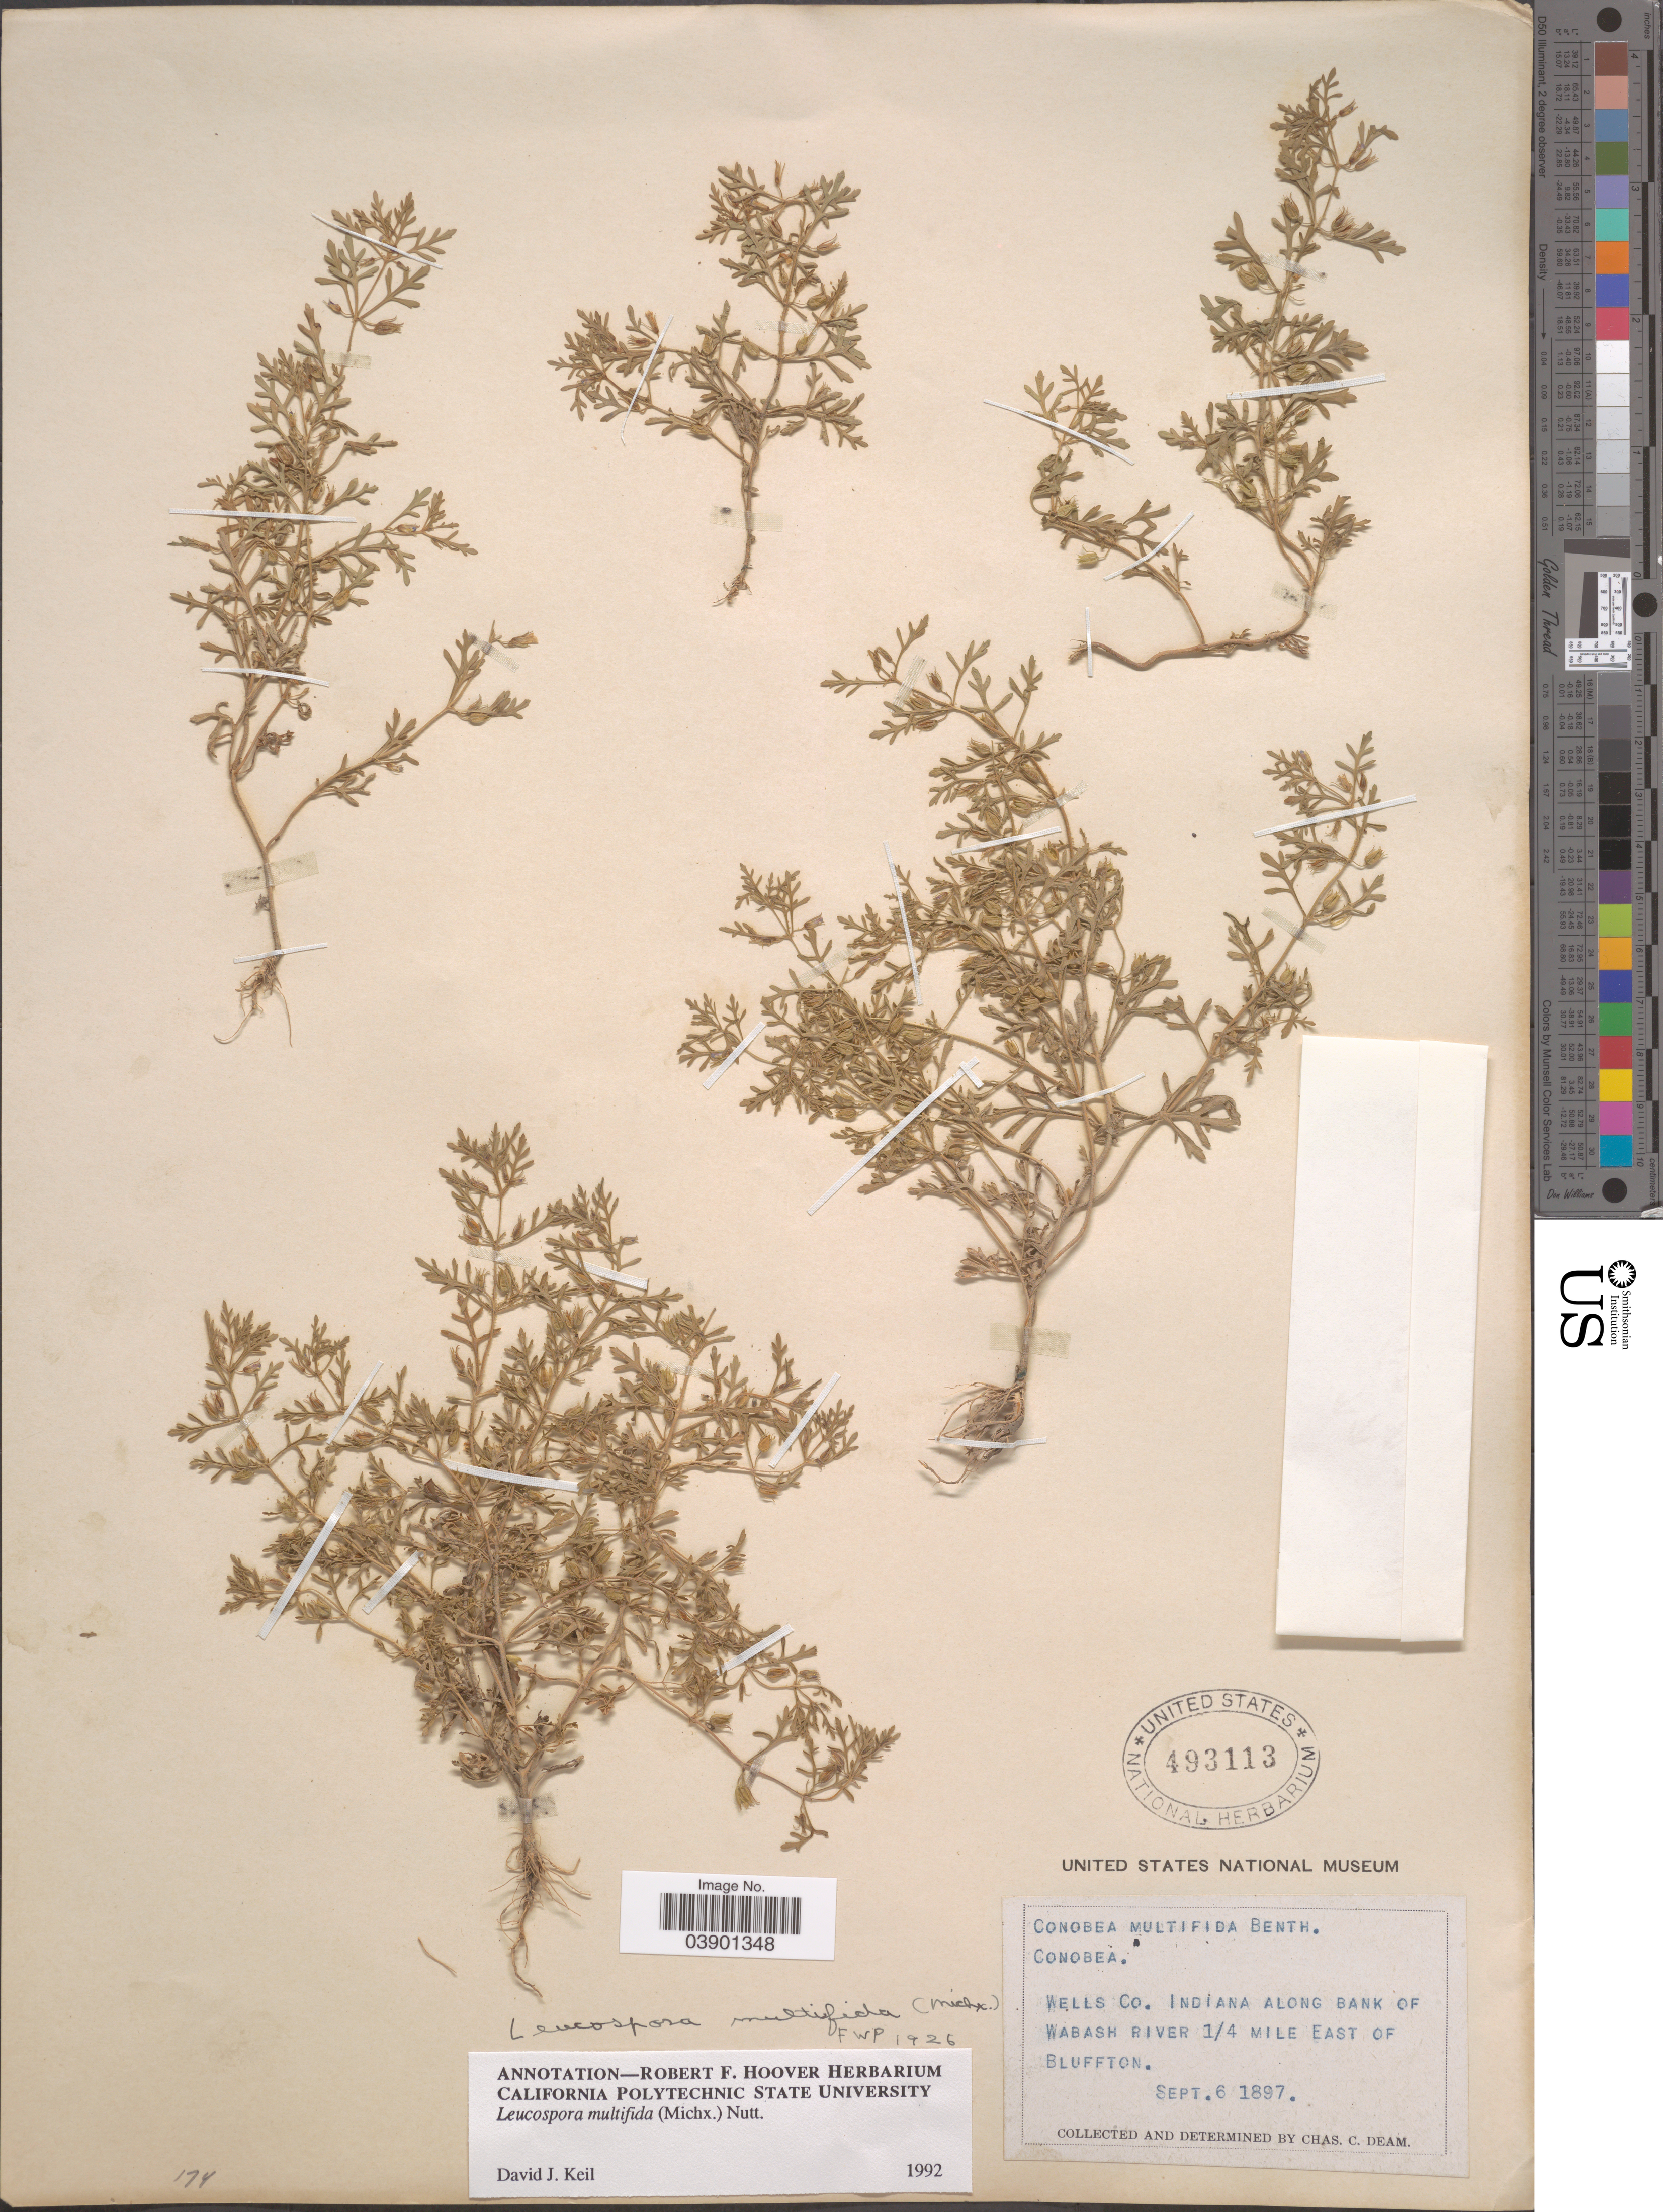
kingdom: Plantae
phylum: Tracheophyta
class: Magnoliopsida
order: Lamiales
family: Plantaginaceae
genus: Leucospora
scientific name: Leucospora multifida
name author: (Michx.) Nutt.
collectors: C. C. Deam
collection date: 1897-09-06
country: United States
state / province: Indiana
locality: Wells Co. Along bank of Wabash River ¼ mile east of Bluffton.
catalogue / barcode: US 493113